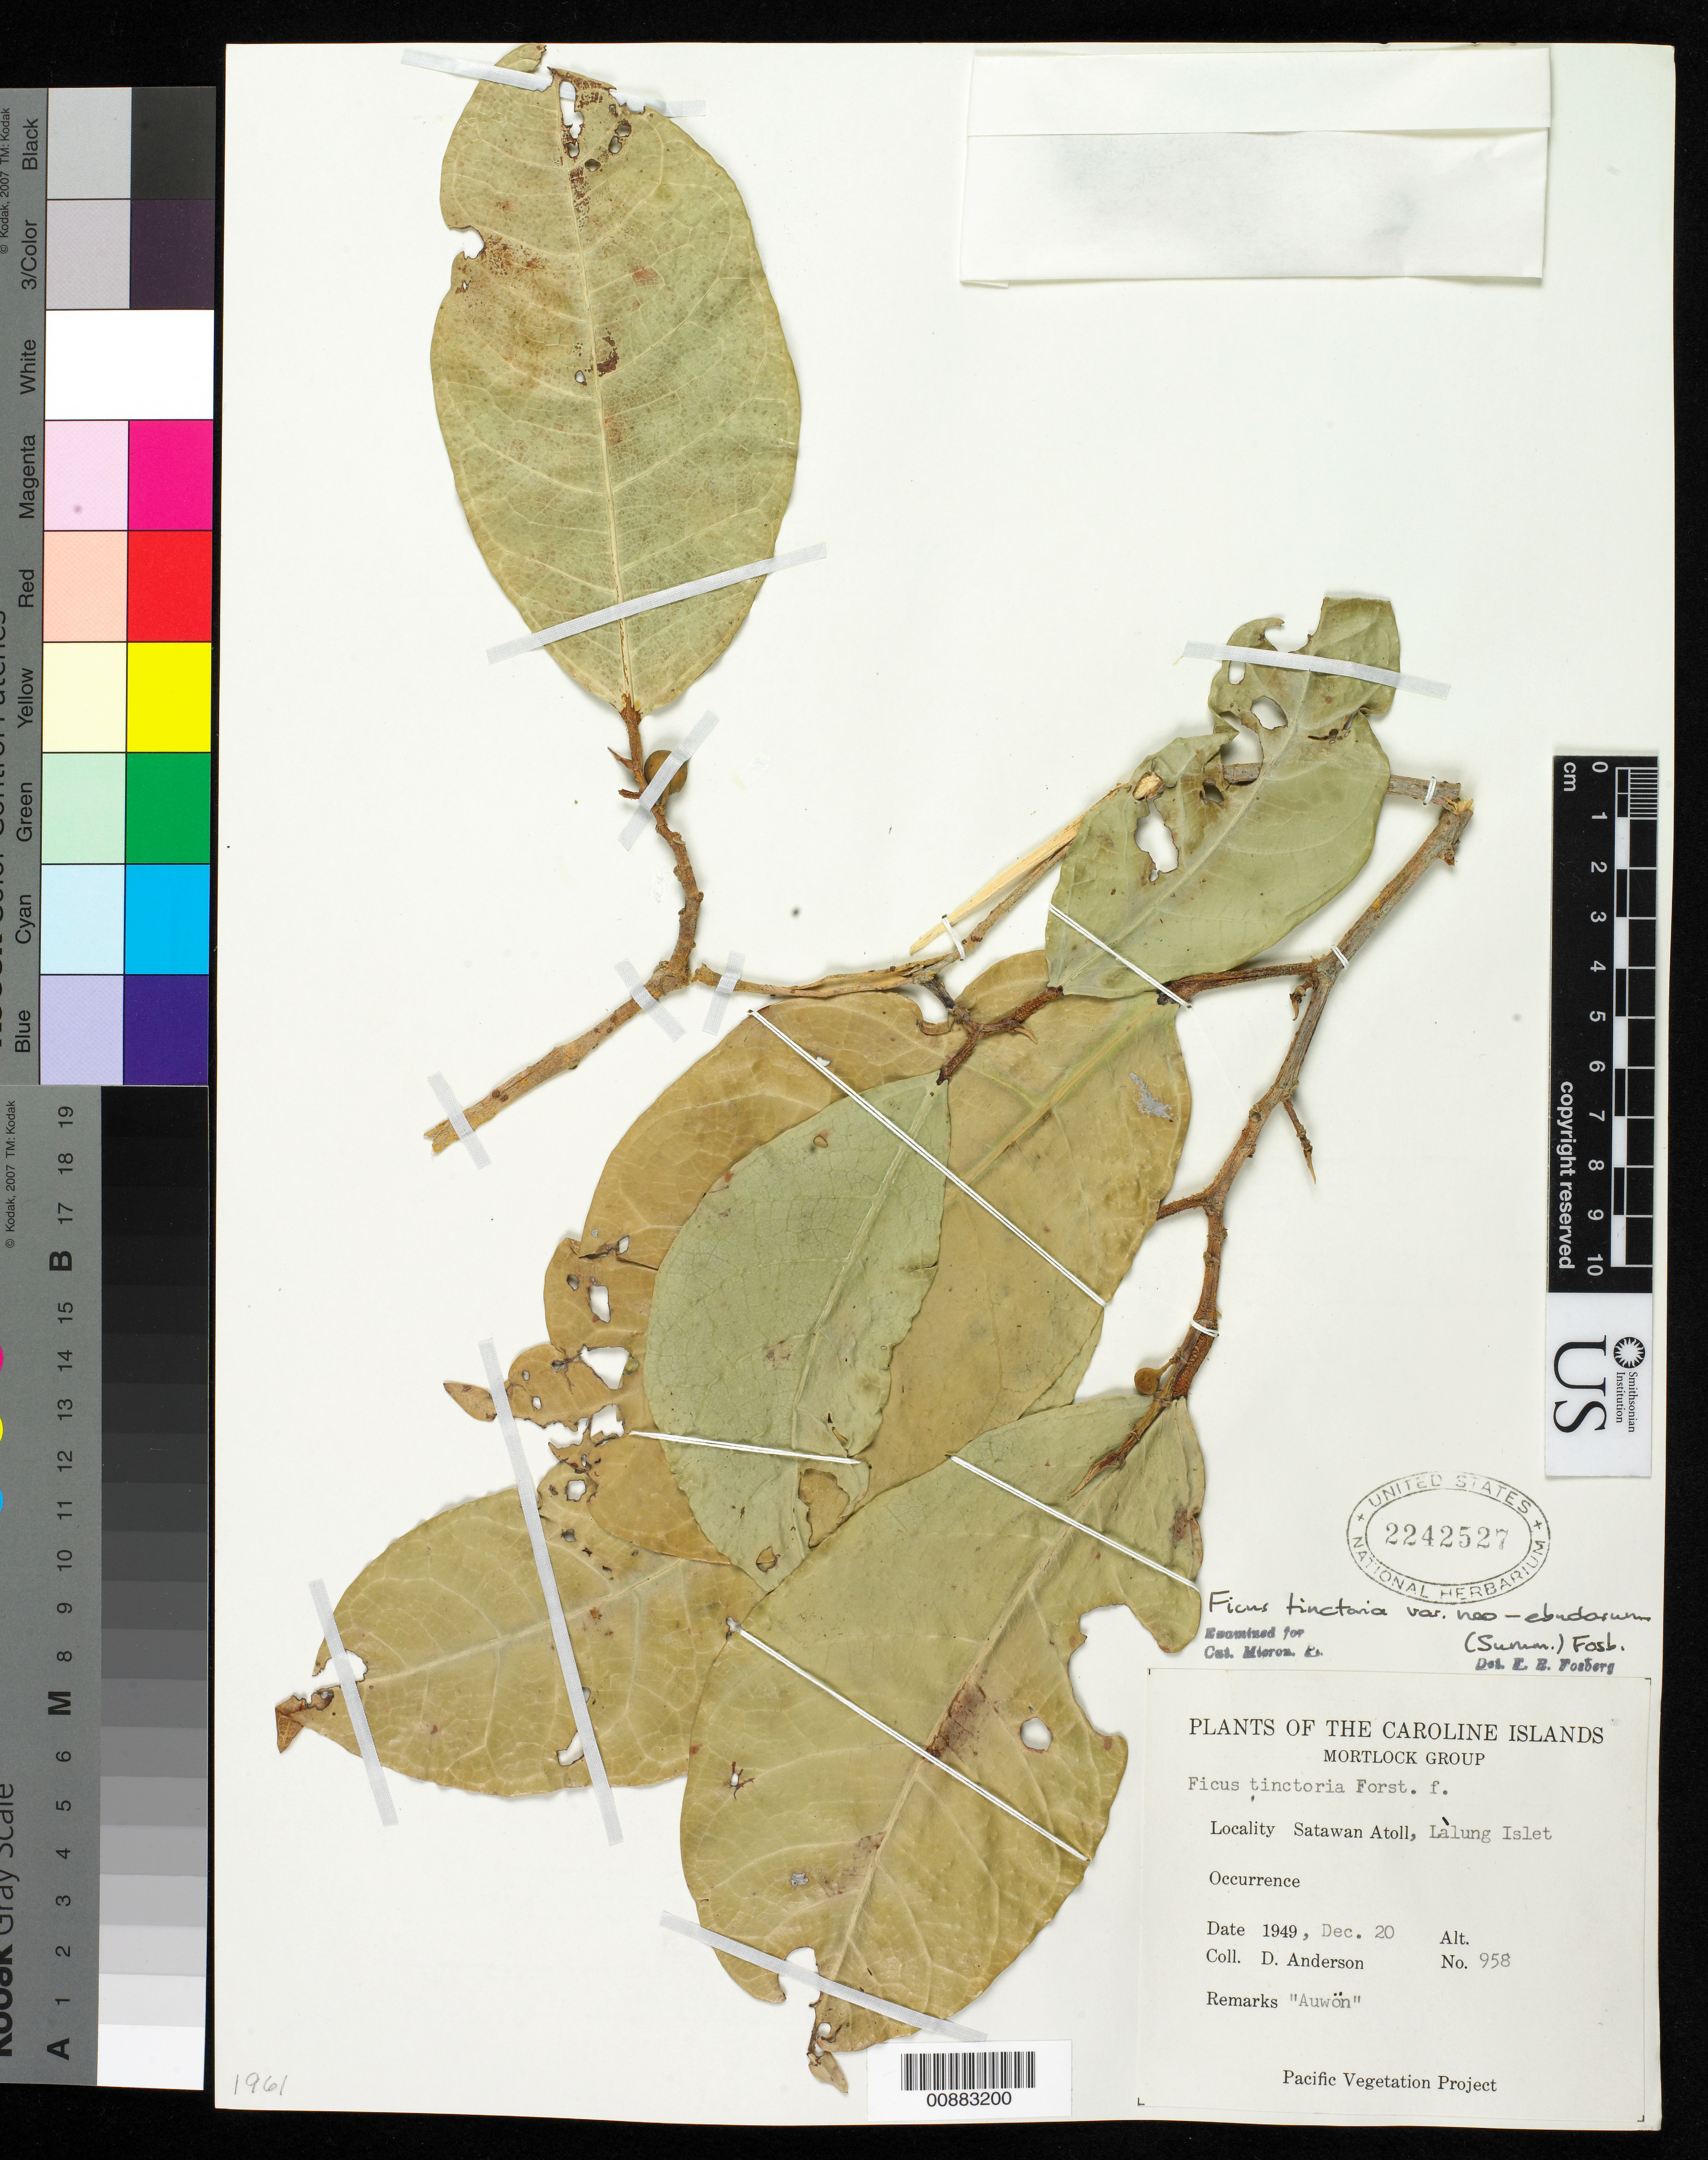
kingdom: Plantae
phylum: Tracheophyta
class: Magnoliopsida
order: Rosales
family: Moraceae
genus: Ficus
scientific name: Ficus tinctoria var. neoebudarum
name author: (Summerh.) Fosberg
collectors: D. Anderson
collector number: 958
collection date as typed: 20 Dec 1849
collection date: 1849-12-20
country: Micronesia, Federated States of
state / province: Truk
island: Satawan Atoll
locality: Lalung Islet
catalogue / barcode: US 2242527